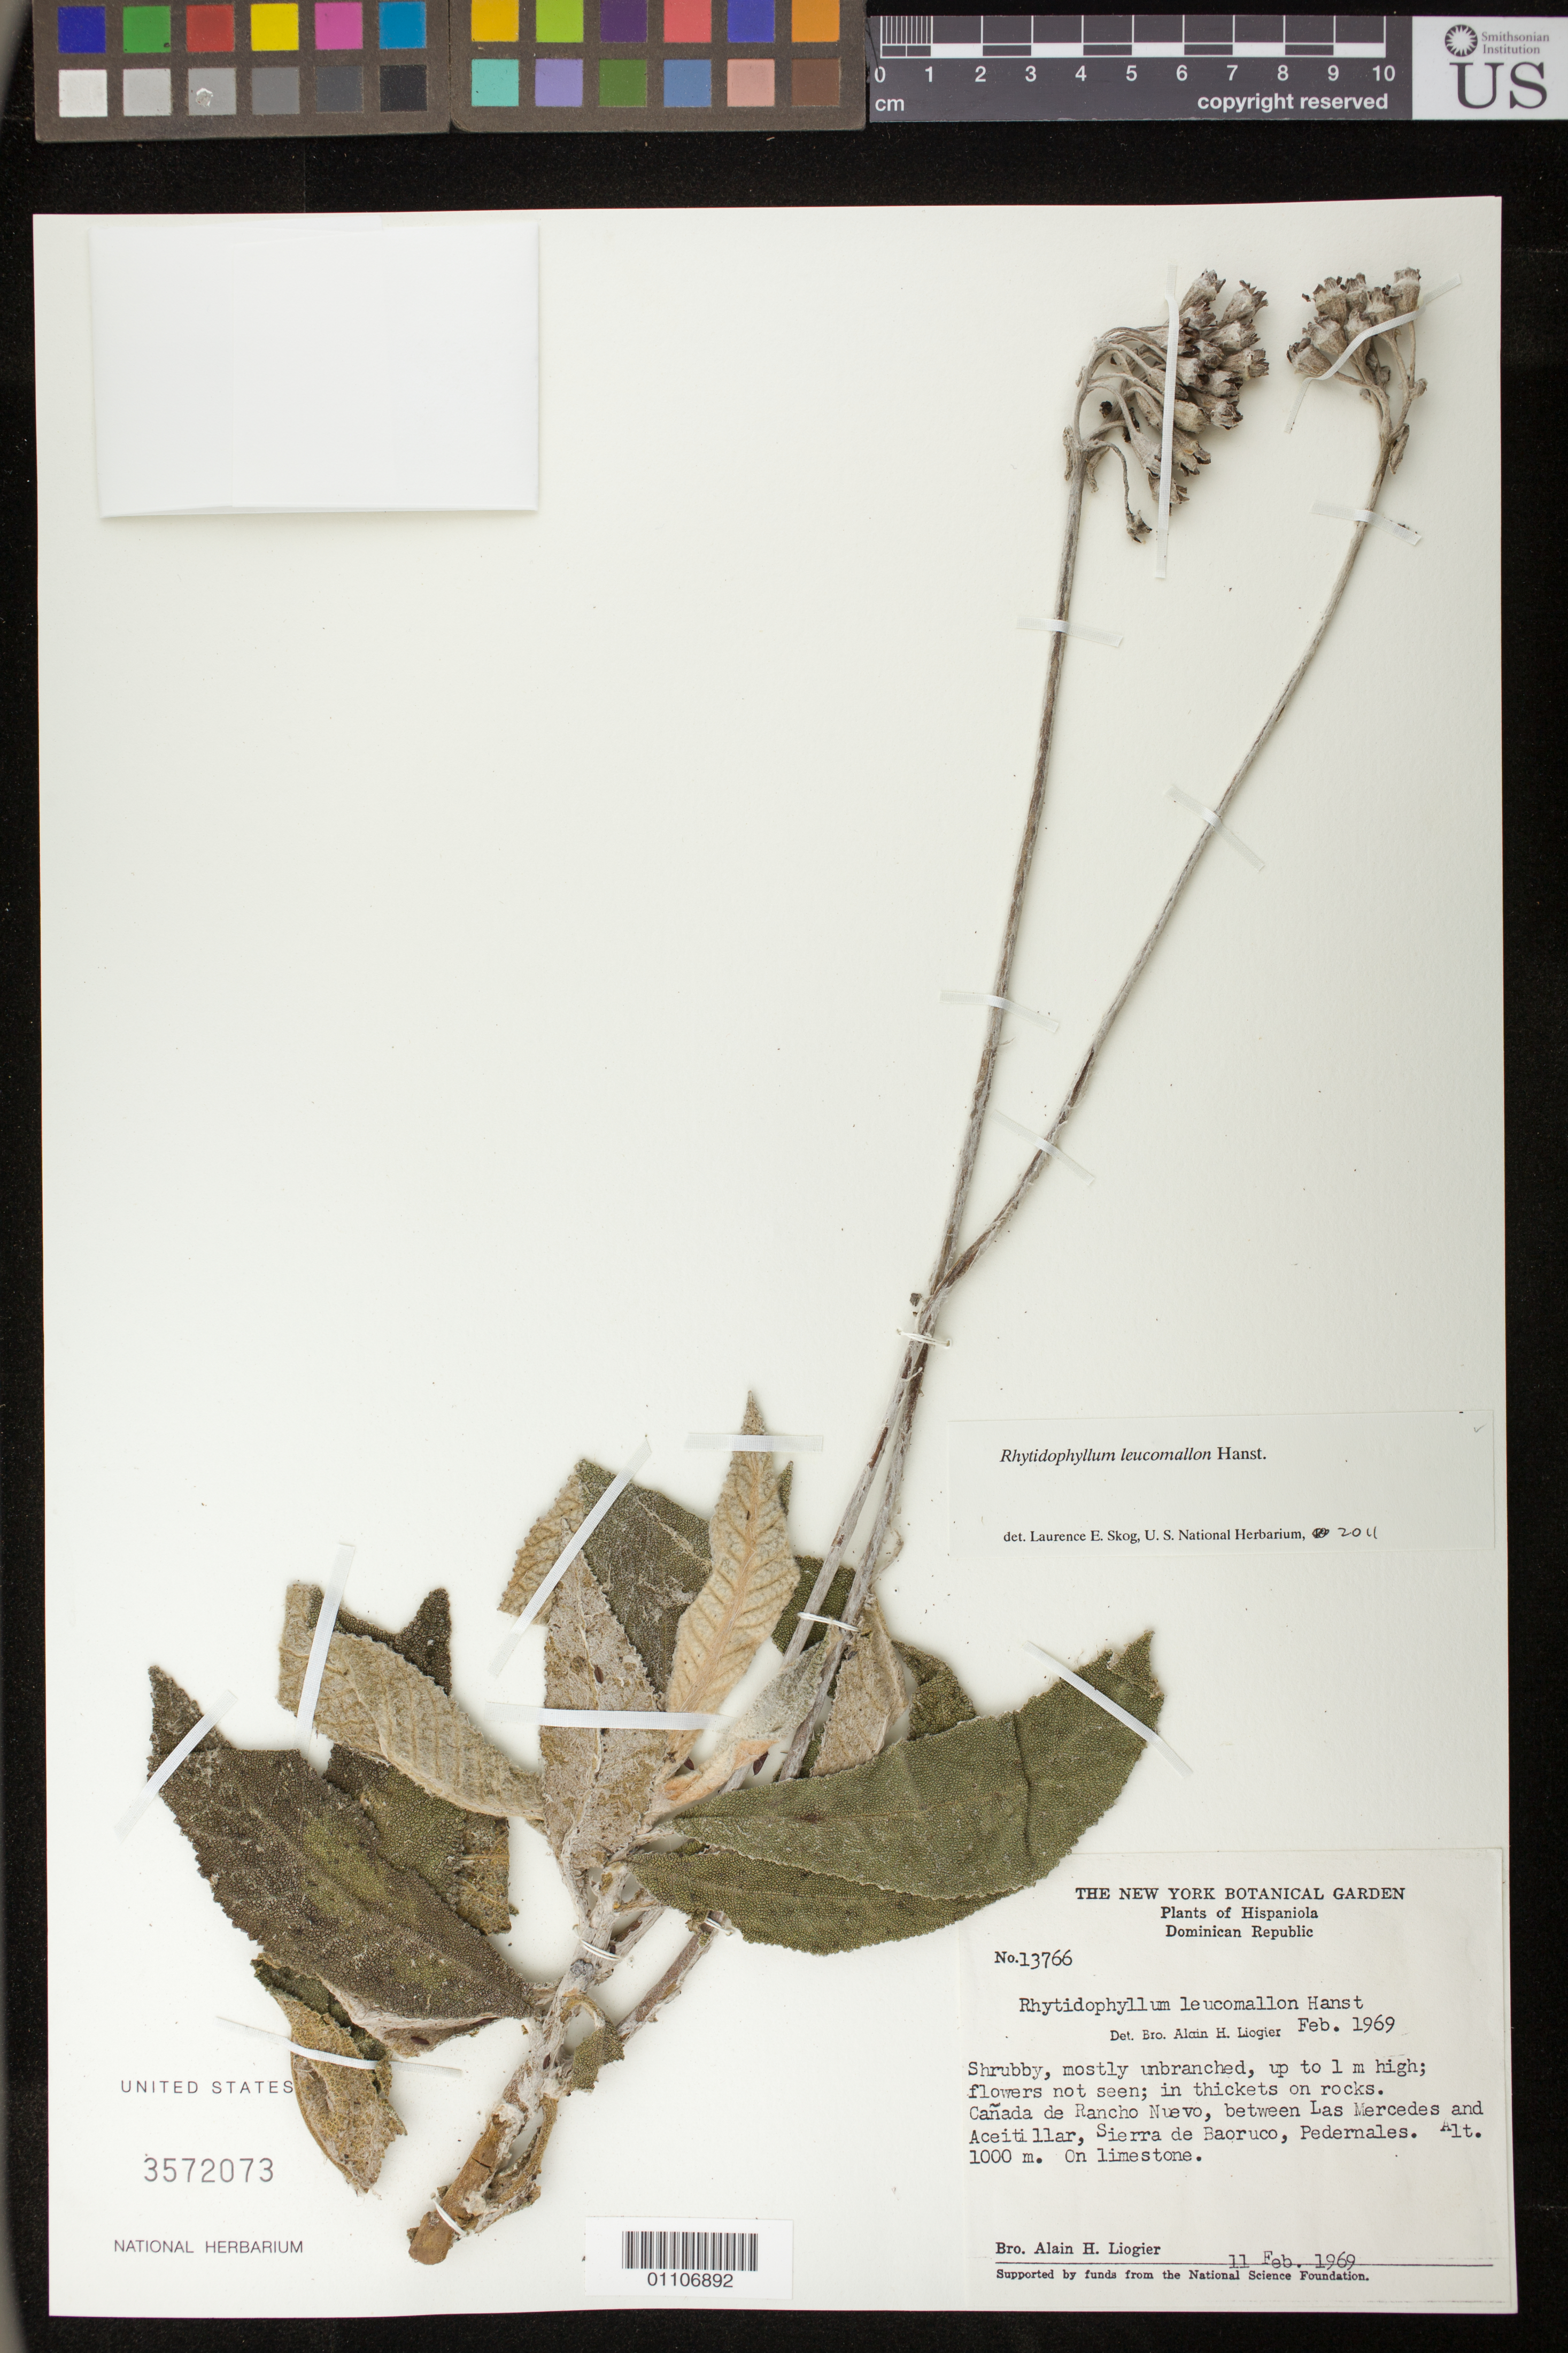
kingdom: Plantae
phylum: Tracheophyta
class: Magnoliopsida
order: Lamiales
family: Gesneriaceae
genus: Rhytidophyllum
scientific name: Rhytidophyllum leucomallon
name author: Hanst.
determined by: Skog, Laurence E.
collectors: A. H. Liogier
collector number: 13766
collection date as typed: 11 Feb 1969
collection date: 1969-02-11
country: Dominican Republic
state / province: Pedernales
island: Hispaniola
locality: Canada de Ranco Nueve, between Las Mercedes and Aceitillar, Sierra de Barouco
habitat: in thickets on rocks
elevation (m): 1000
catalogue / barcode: US 3572073